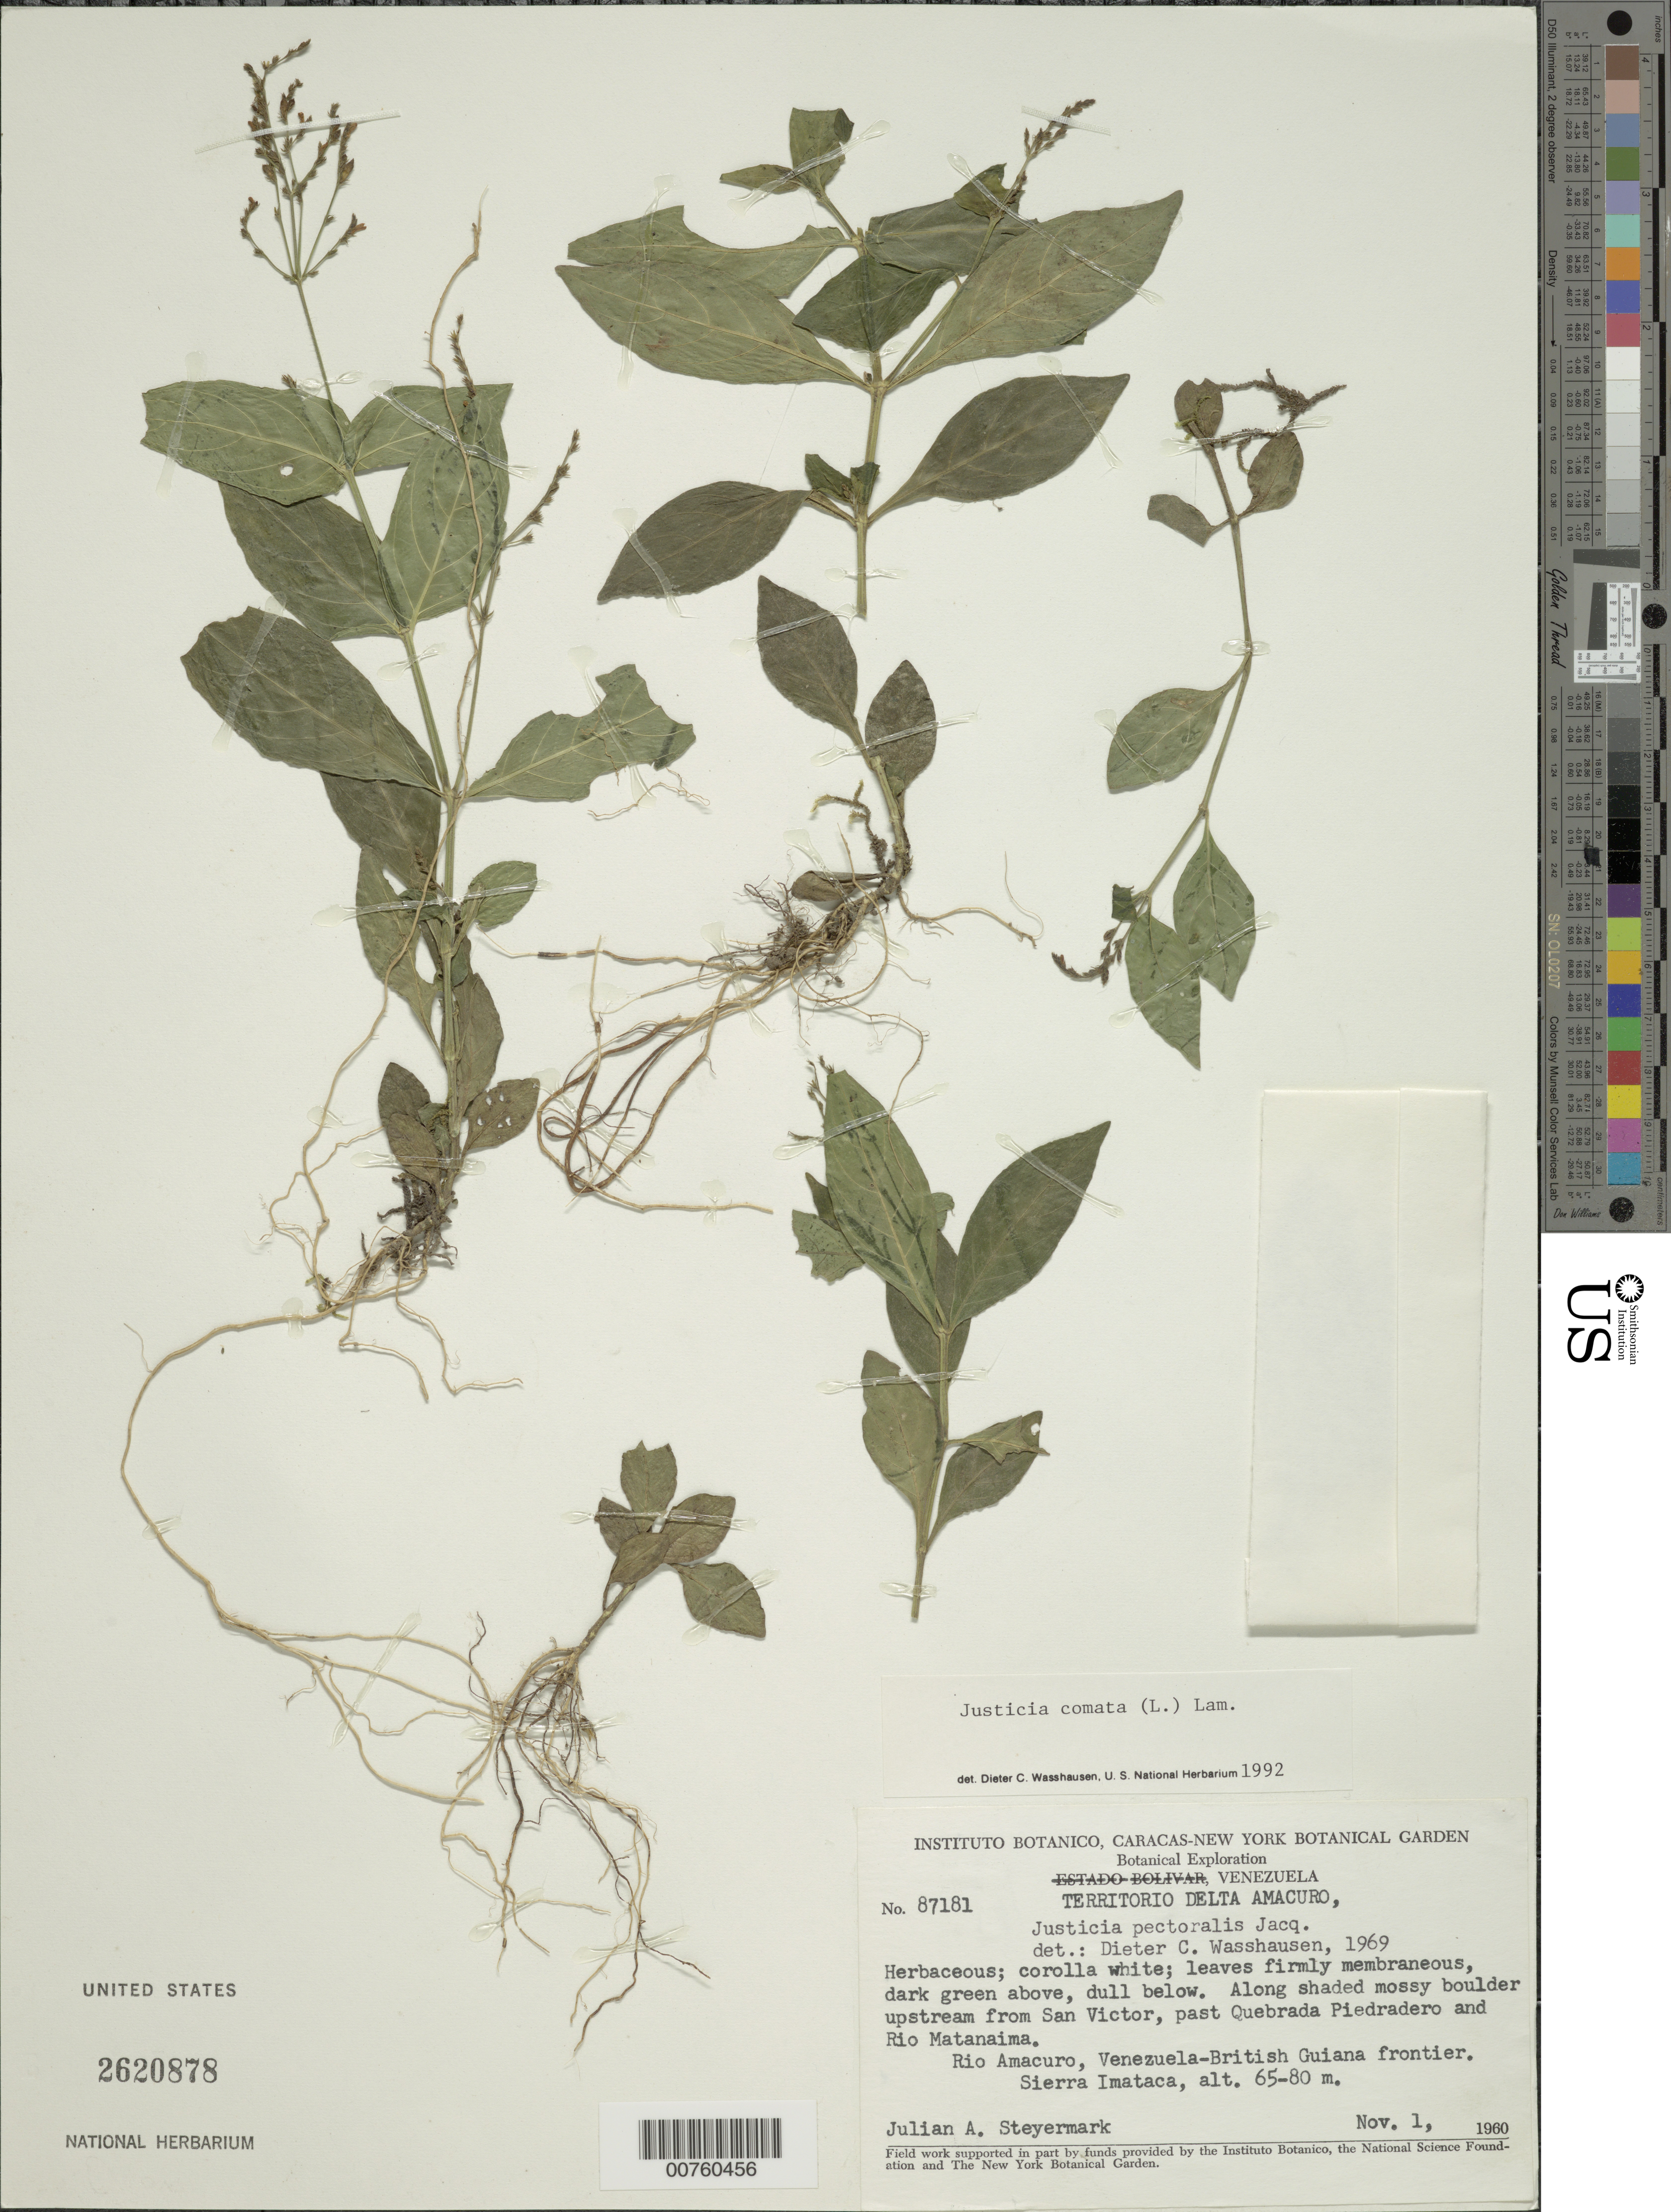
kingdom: Plantae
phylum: Tracheophyta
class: Magnoliopsida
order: Lamiales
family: Acanthaceae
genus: Justicia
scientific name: Justicia comata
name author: (L.) Lam.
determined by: Wasshausen, Dieter C., (BOT), Smithsonian Institution - National Museum of Natural History (UNITED STATES)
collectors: J. Steyermark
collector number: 87181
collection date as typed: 1-Nov-60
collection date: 1960-11-01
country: Venezuela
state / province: Delta Amacuro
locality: Río Amacuro, Venezuela-British Guiana frontier, Sierra Imataca; upstream from San Victor, past Quebrada Piedradero and Río Matanaima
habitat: Along shaded mossy boulder upstream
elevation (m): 65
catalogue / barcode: US 2620878